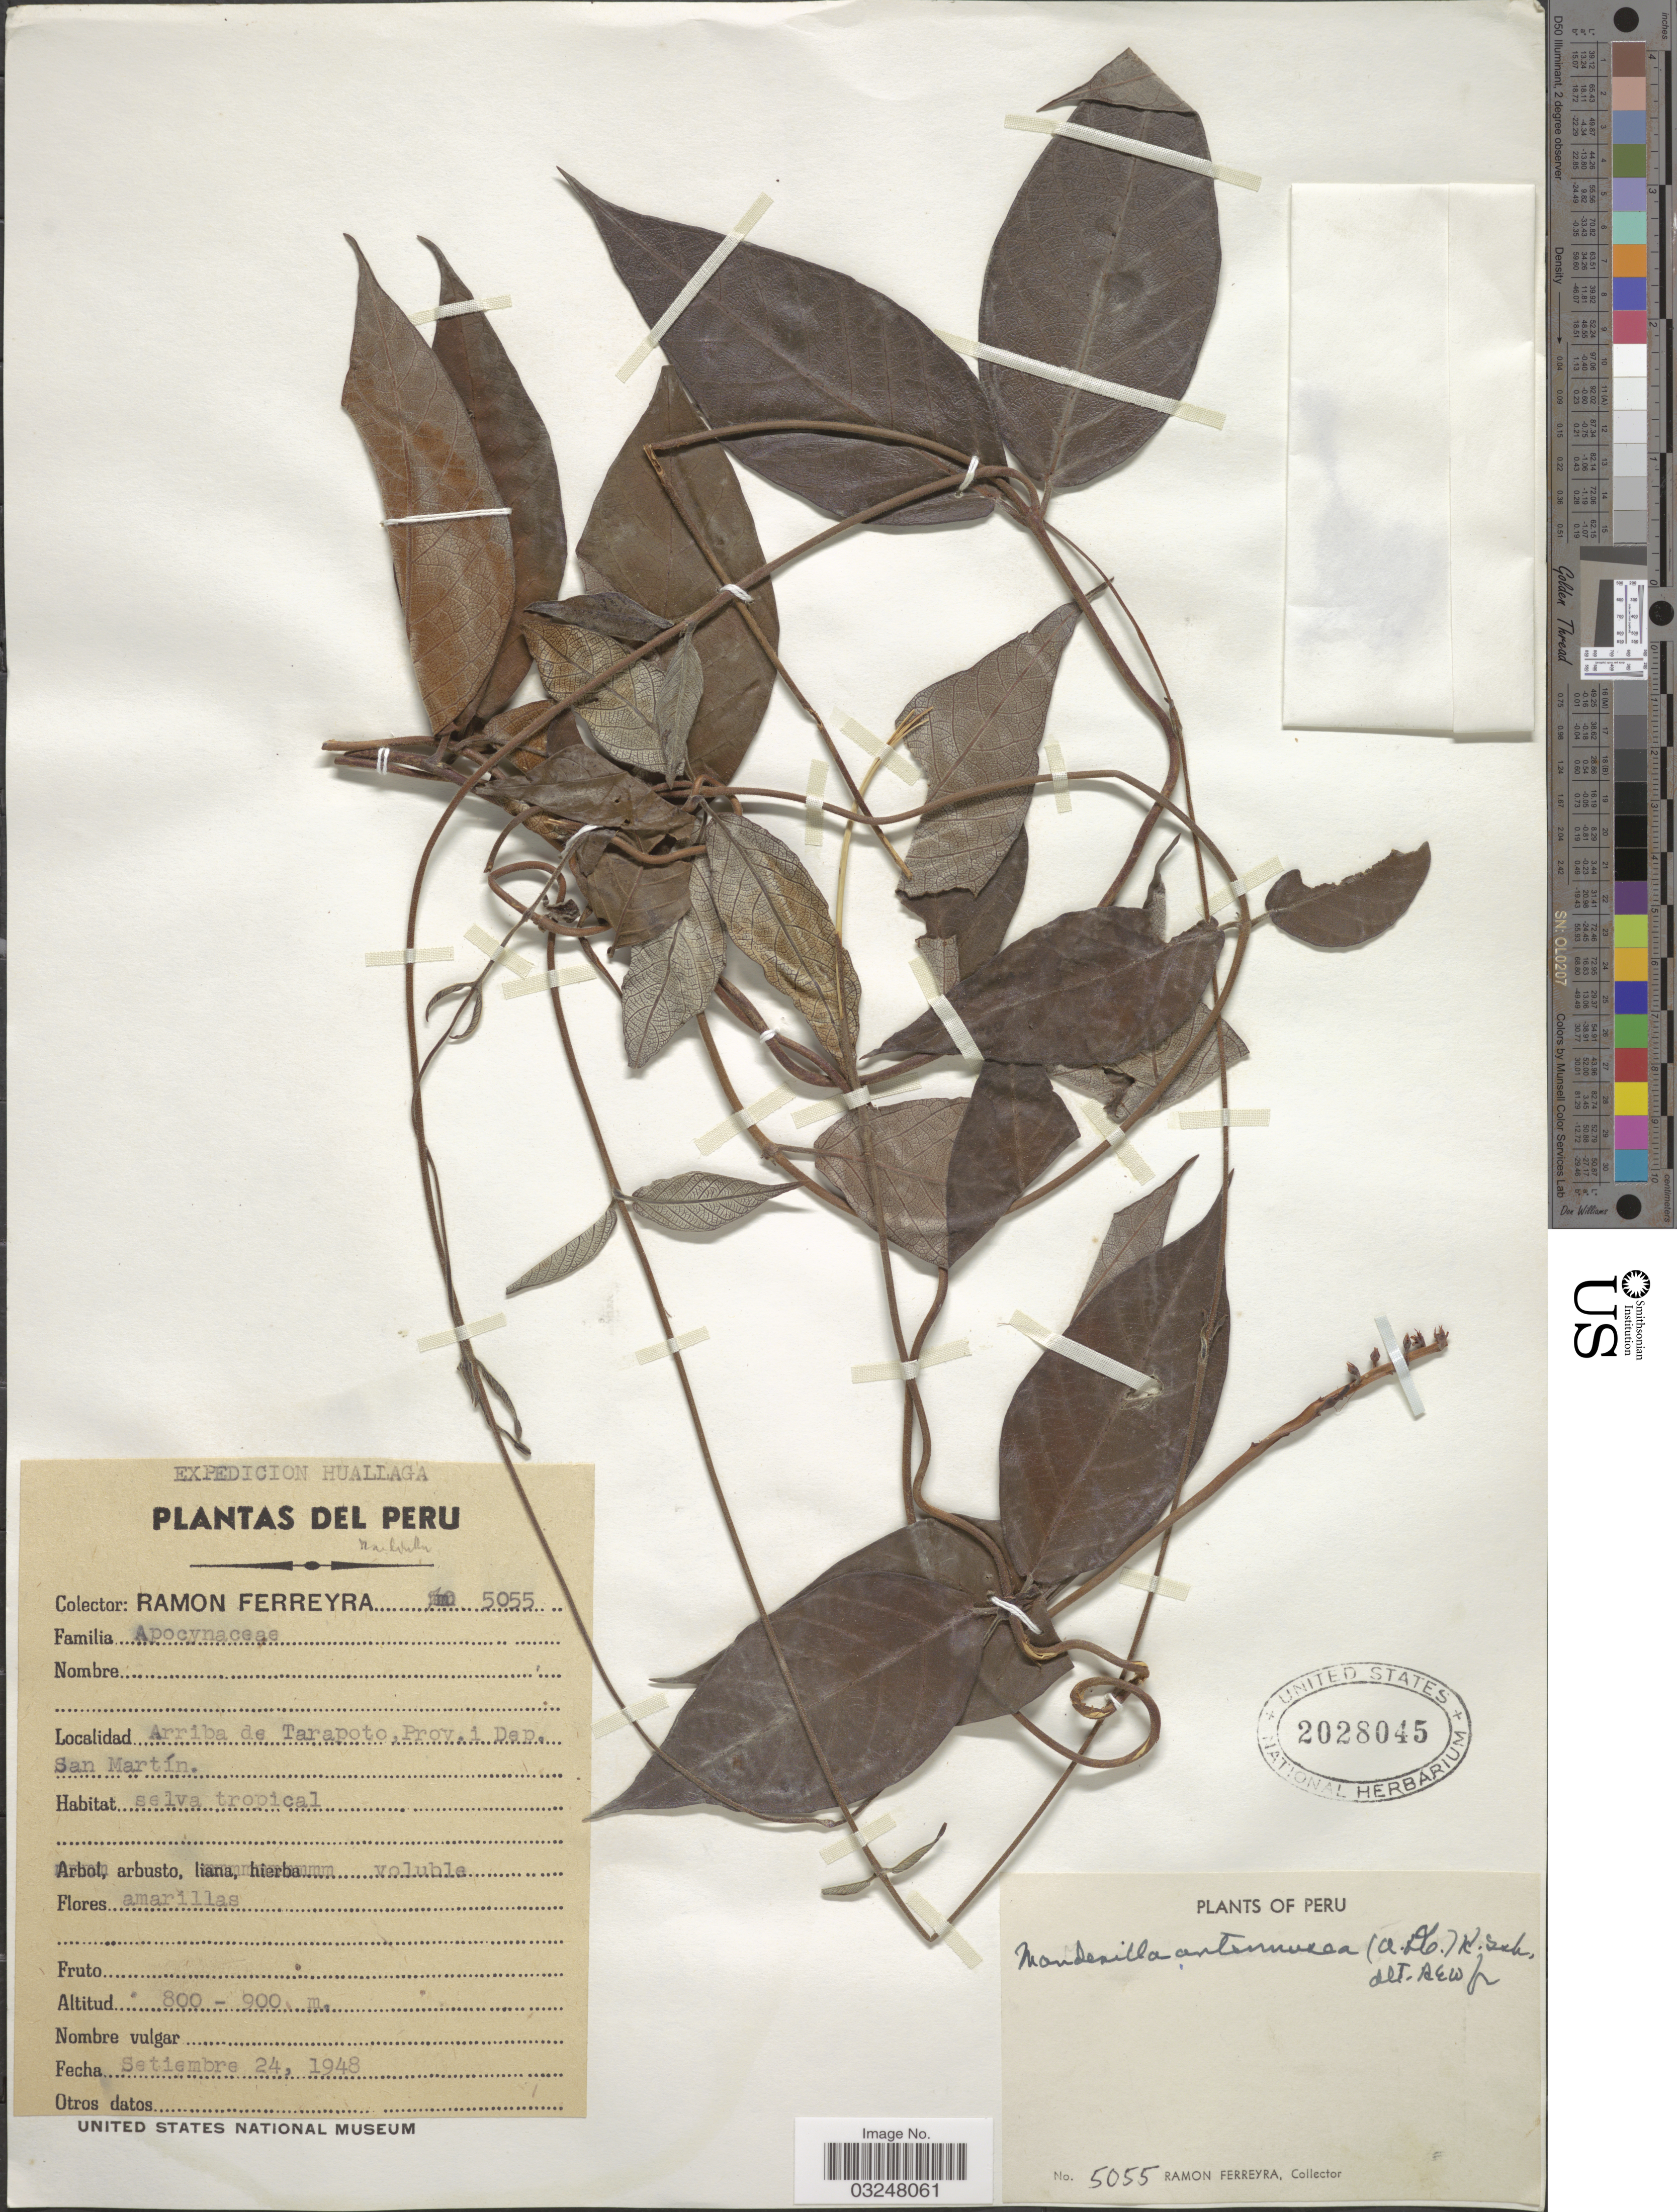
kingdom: Plantae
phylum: Tracheophyta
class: Magnoliopsida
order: Gentianales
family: Apocynaceae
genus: Mandevilla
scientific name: Mandevilla rugellosa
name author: (Rich.) L. Allorge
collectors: R. A. Ferreyra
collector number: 5055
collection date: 1948-09-24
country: Peru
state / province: San Martín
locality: Arriba de Tarapoto, Prov. i Dep. San Martín.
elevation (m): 800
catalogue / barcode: US 2028045